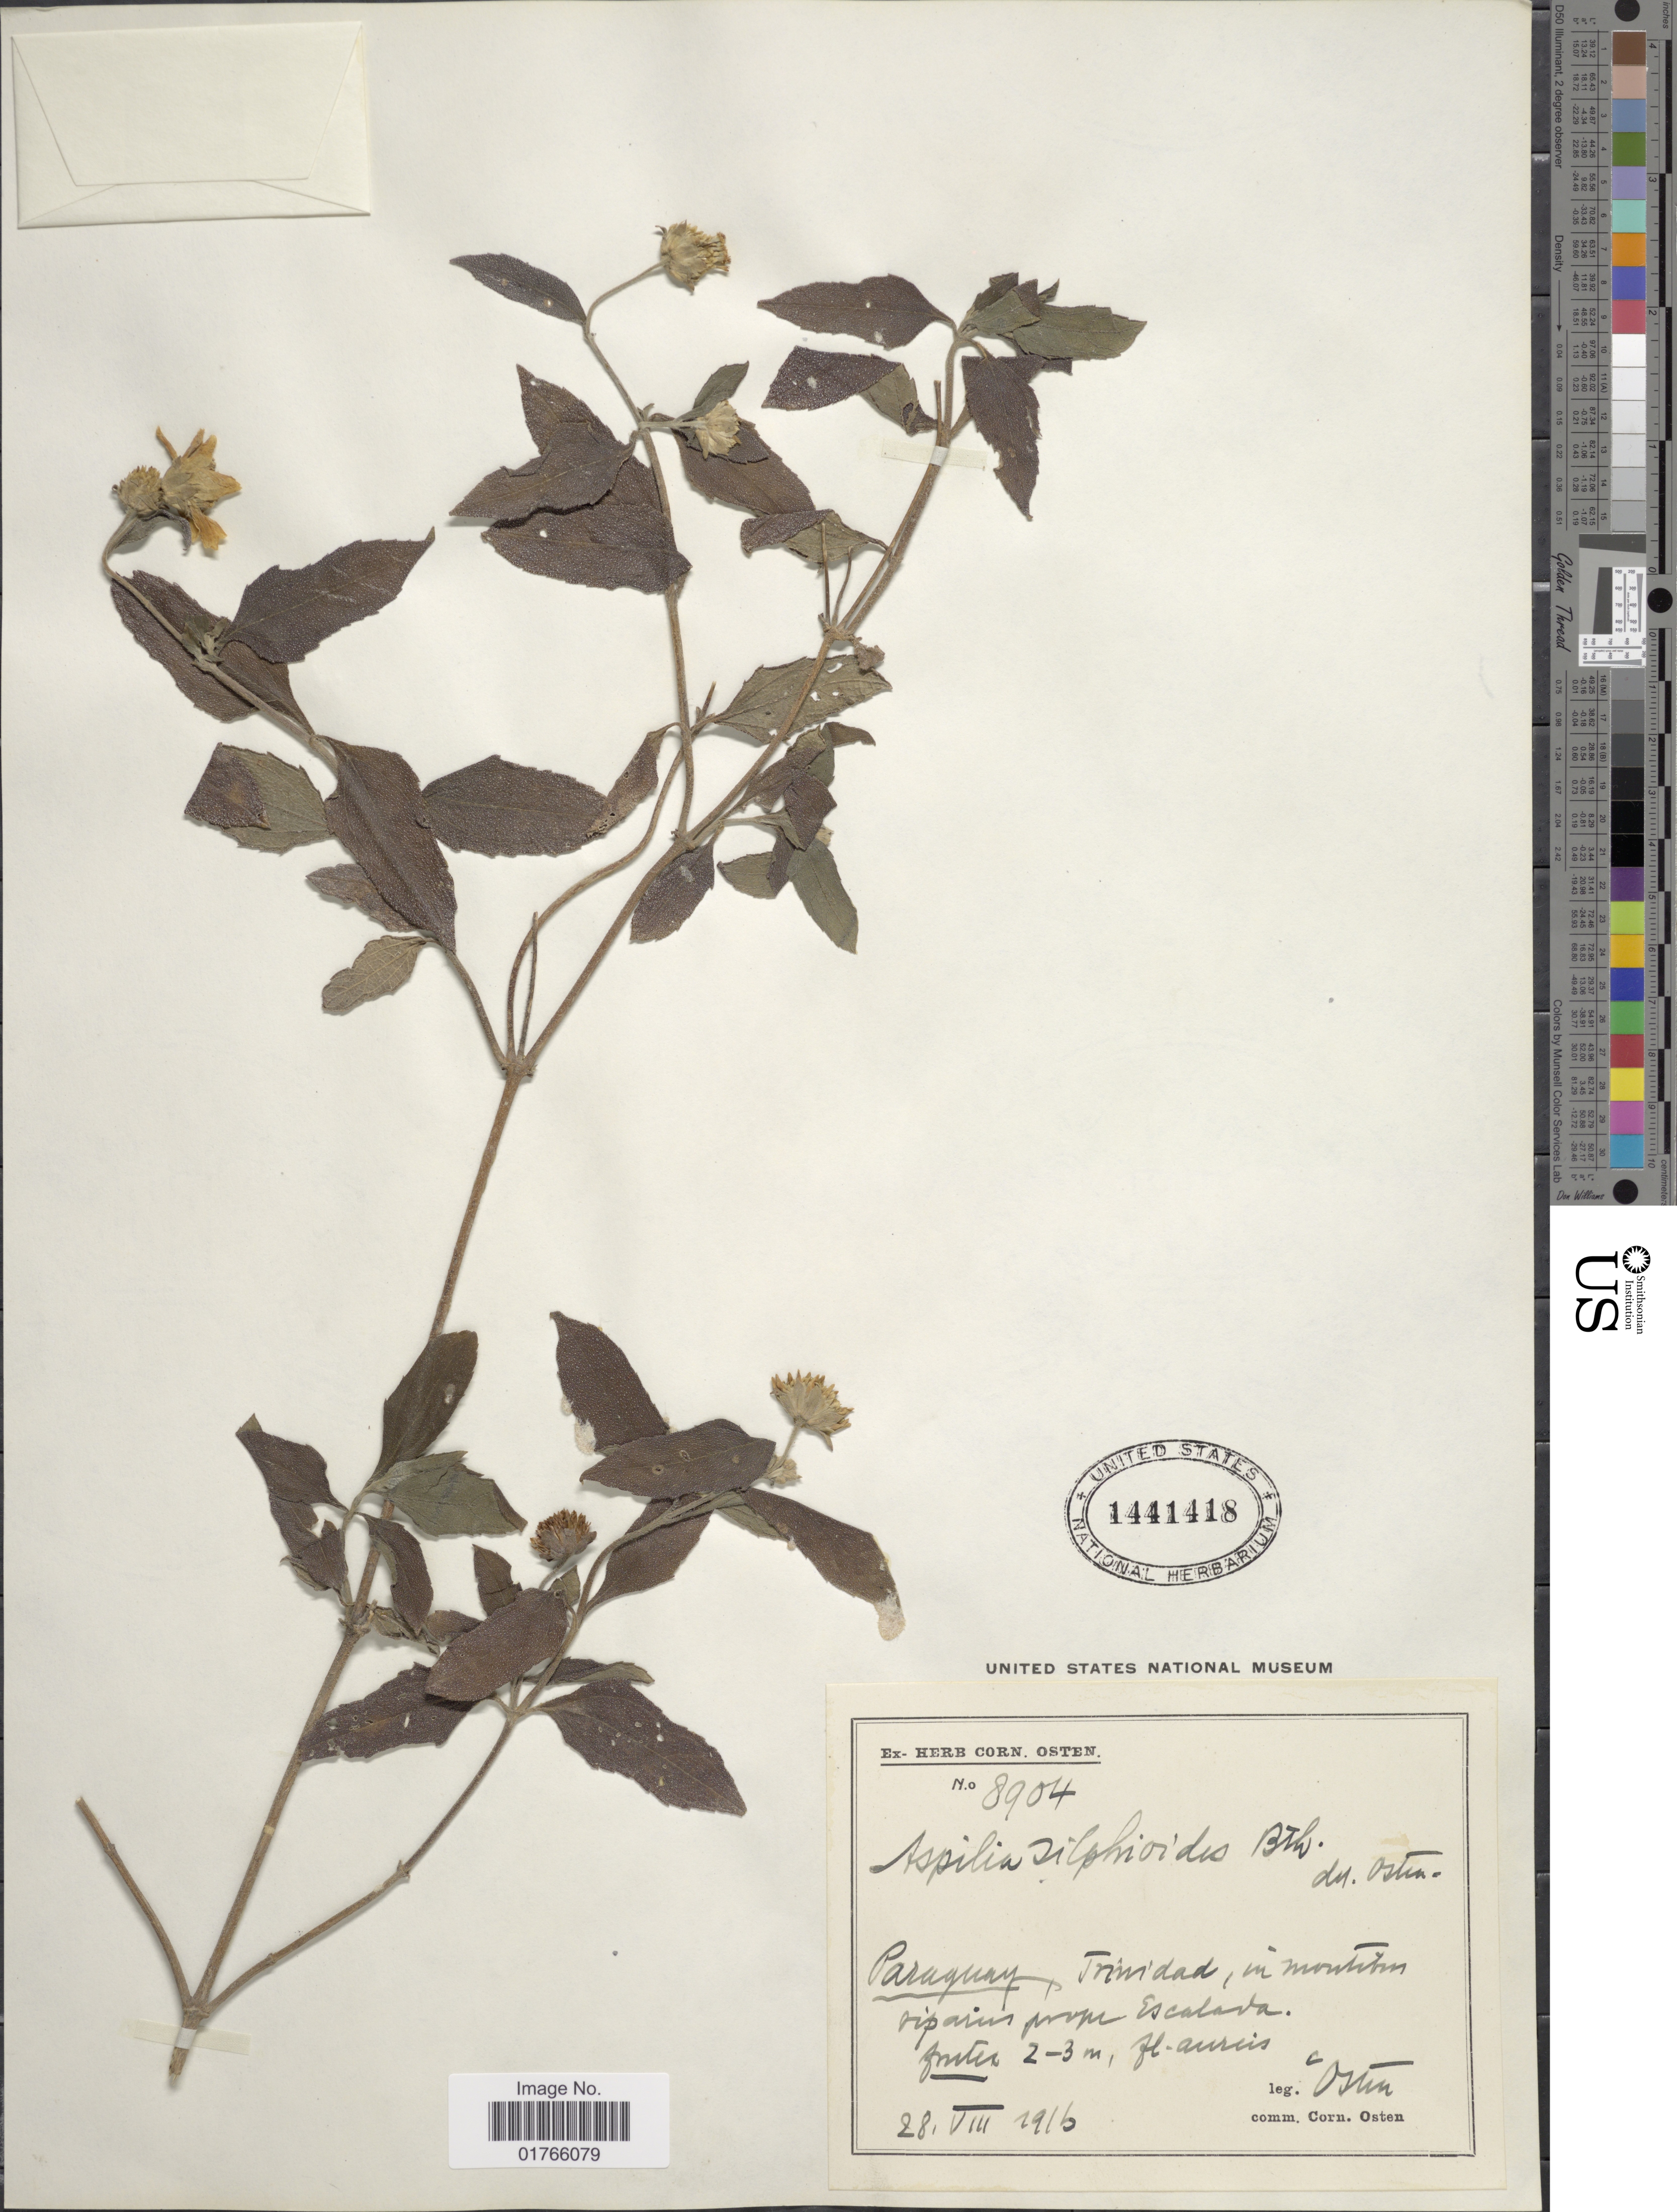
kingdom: Plantae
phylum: Tracheophyta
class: Magnoliopsida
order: Asterales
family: Asteraceae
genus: Aspilia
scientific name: Aspilia silphioides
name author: (Hook. & Arn.) Benth. ex Benth. & Hook. f.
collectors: C. Osten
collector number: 8904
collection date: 1916-08-28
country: Paraguay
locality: Trinidad, in montiium riparium prope Escalada.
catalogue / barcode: US 1441418